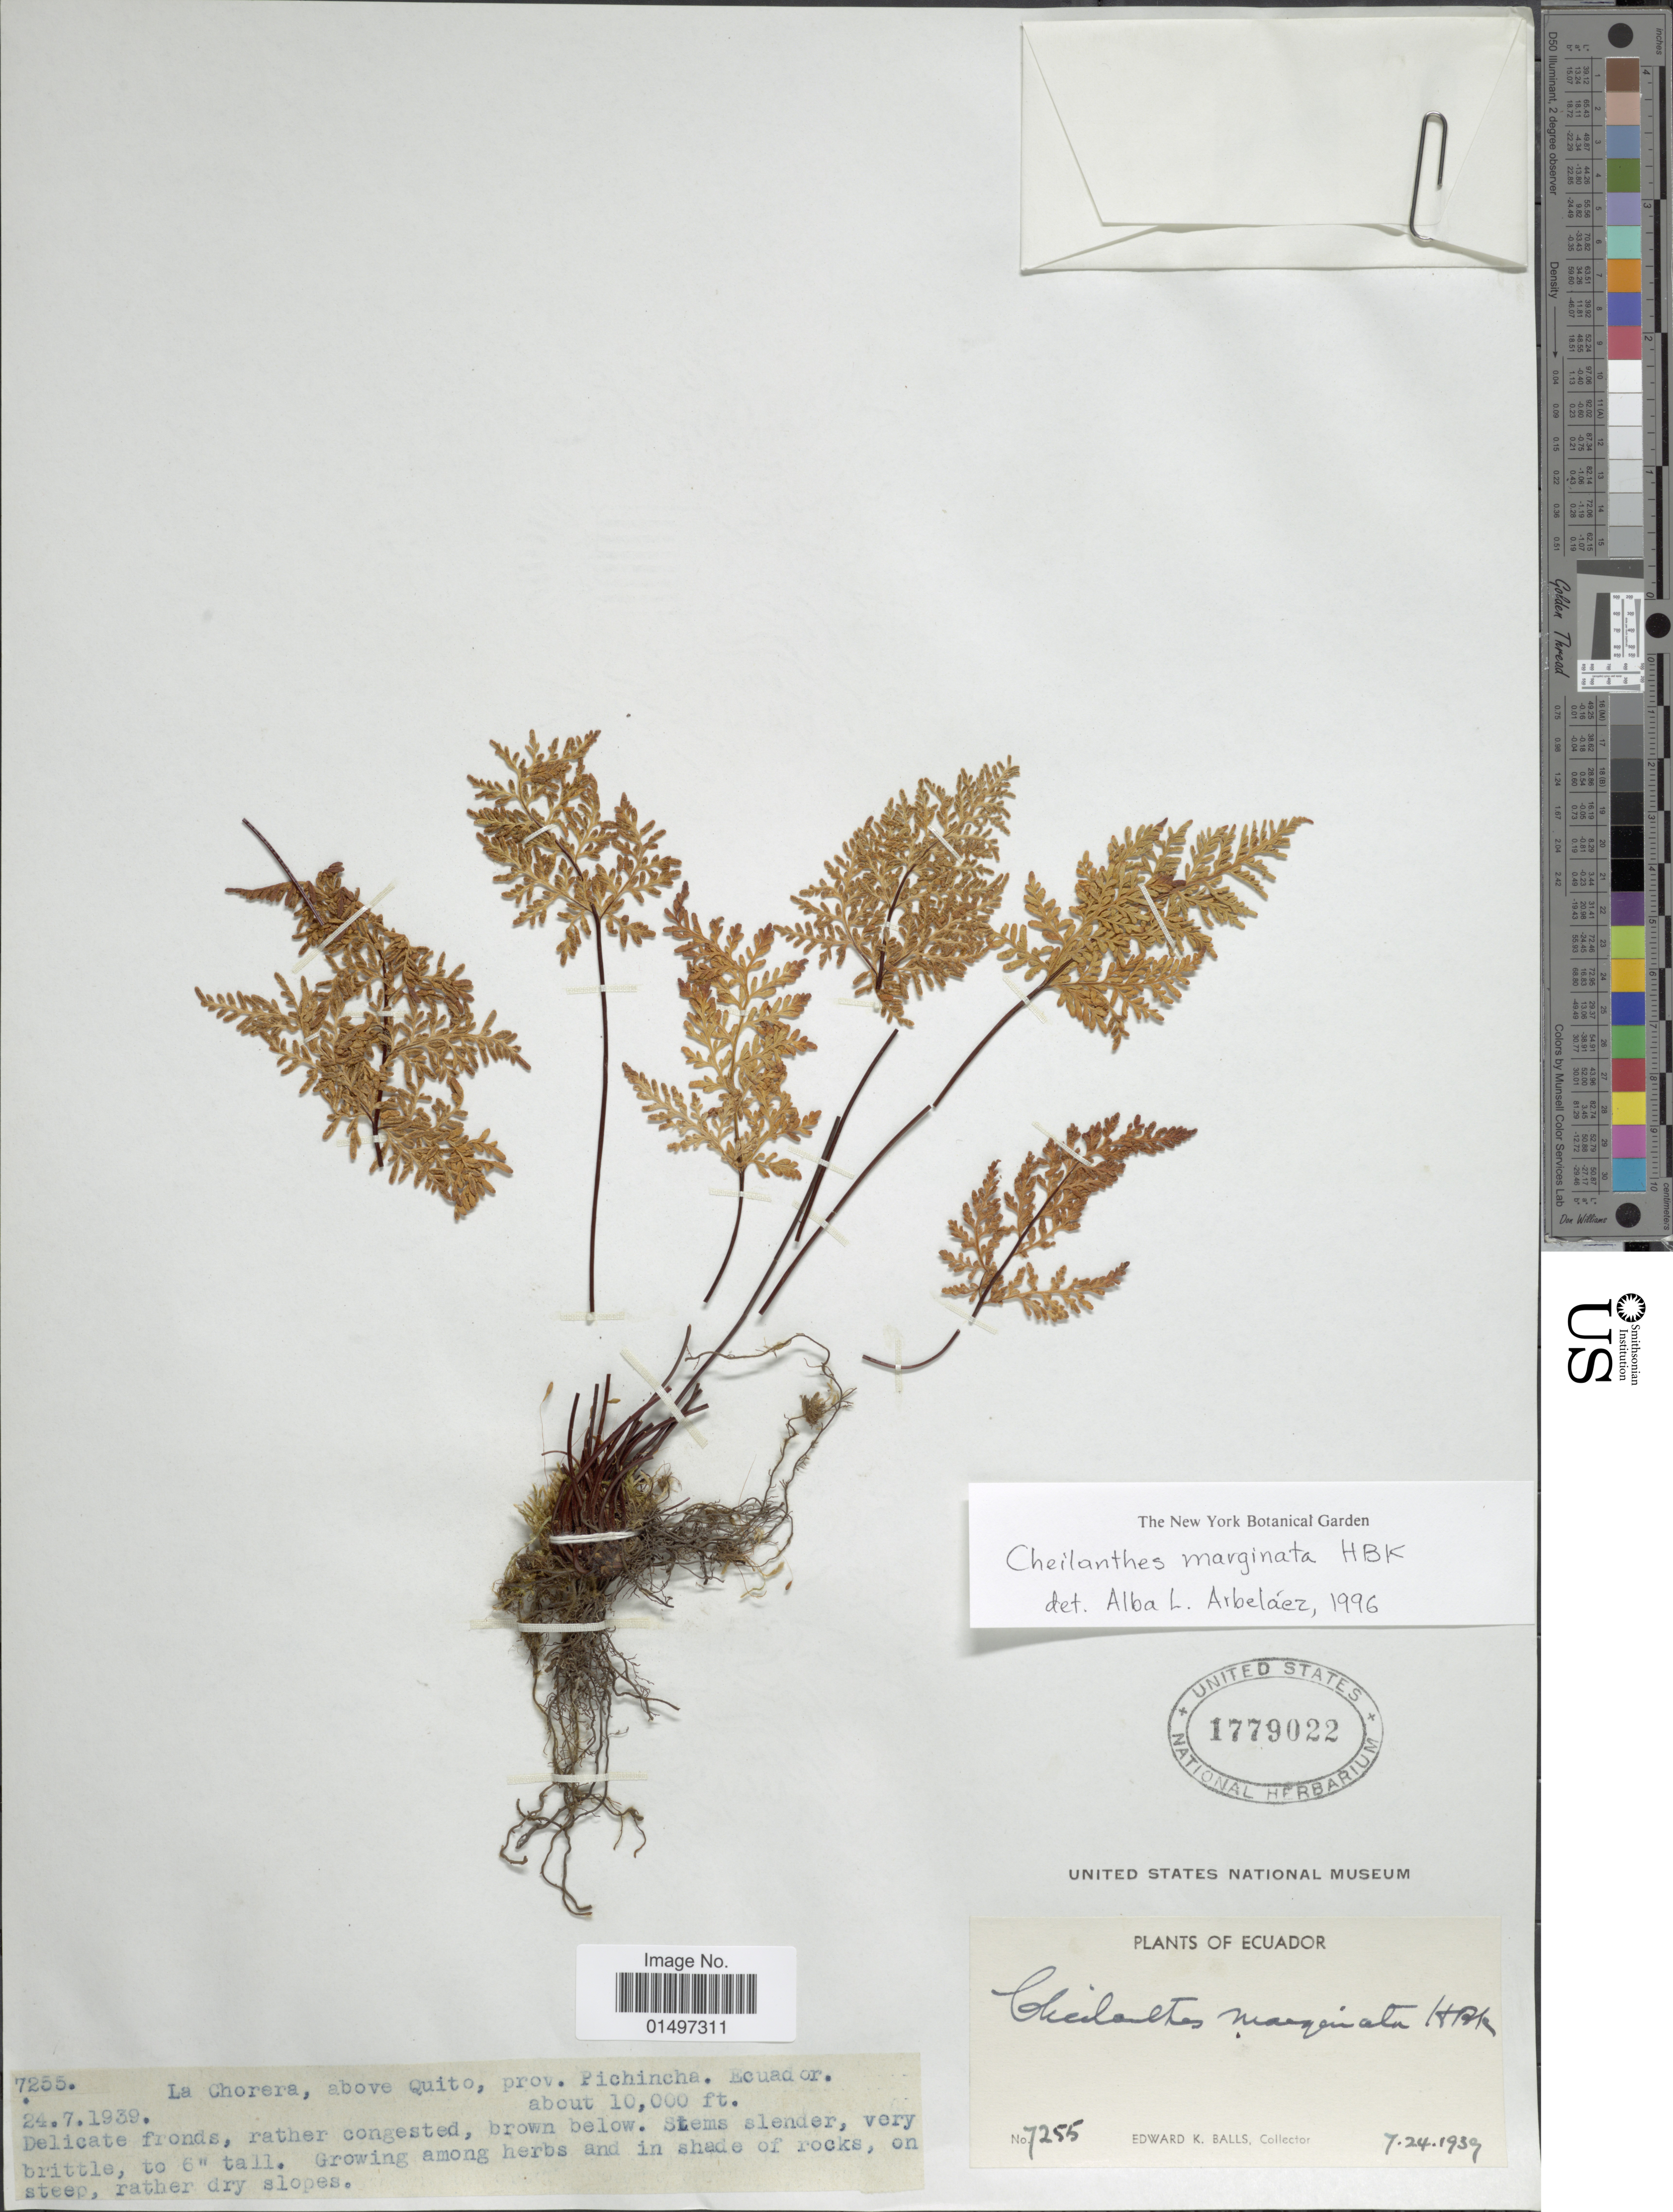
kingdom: Plantae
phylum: Tracheophyta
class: Polypodiopsida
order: Polypodiales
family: Pteridaceae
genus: Gaga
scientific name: Gaga marginata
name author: (Kunth) Fay W. Li & Windham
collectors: E. K. Balls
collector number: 7255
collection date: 1939-07-24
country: Ecuador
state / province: Pichincha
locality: La Chorera, above Quito, prov. Pichincha.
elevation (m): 3048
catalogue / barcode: US 1779022